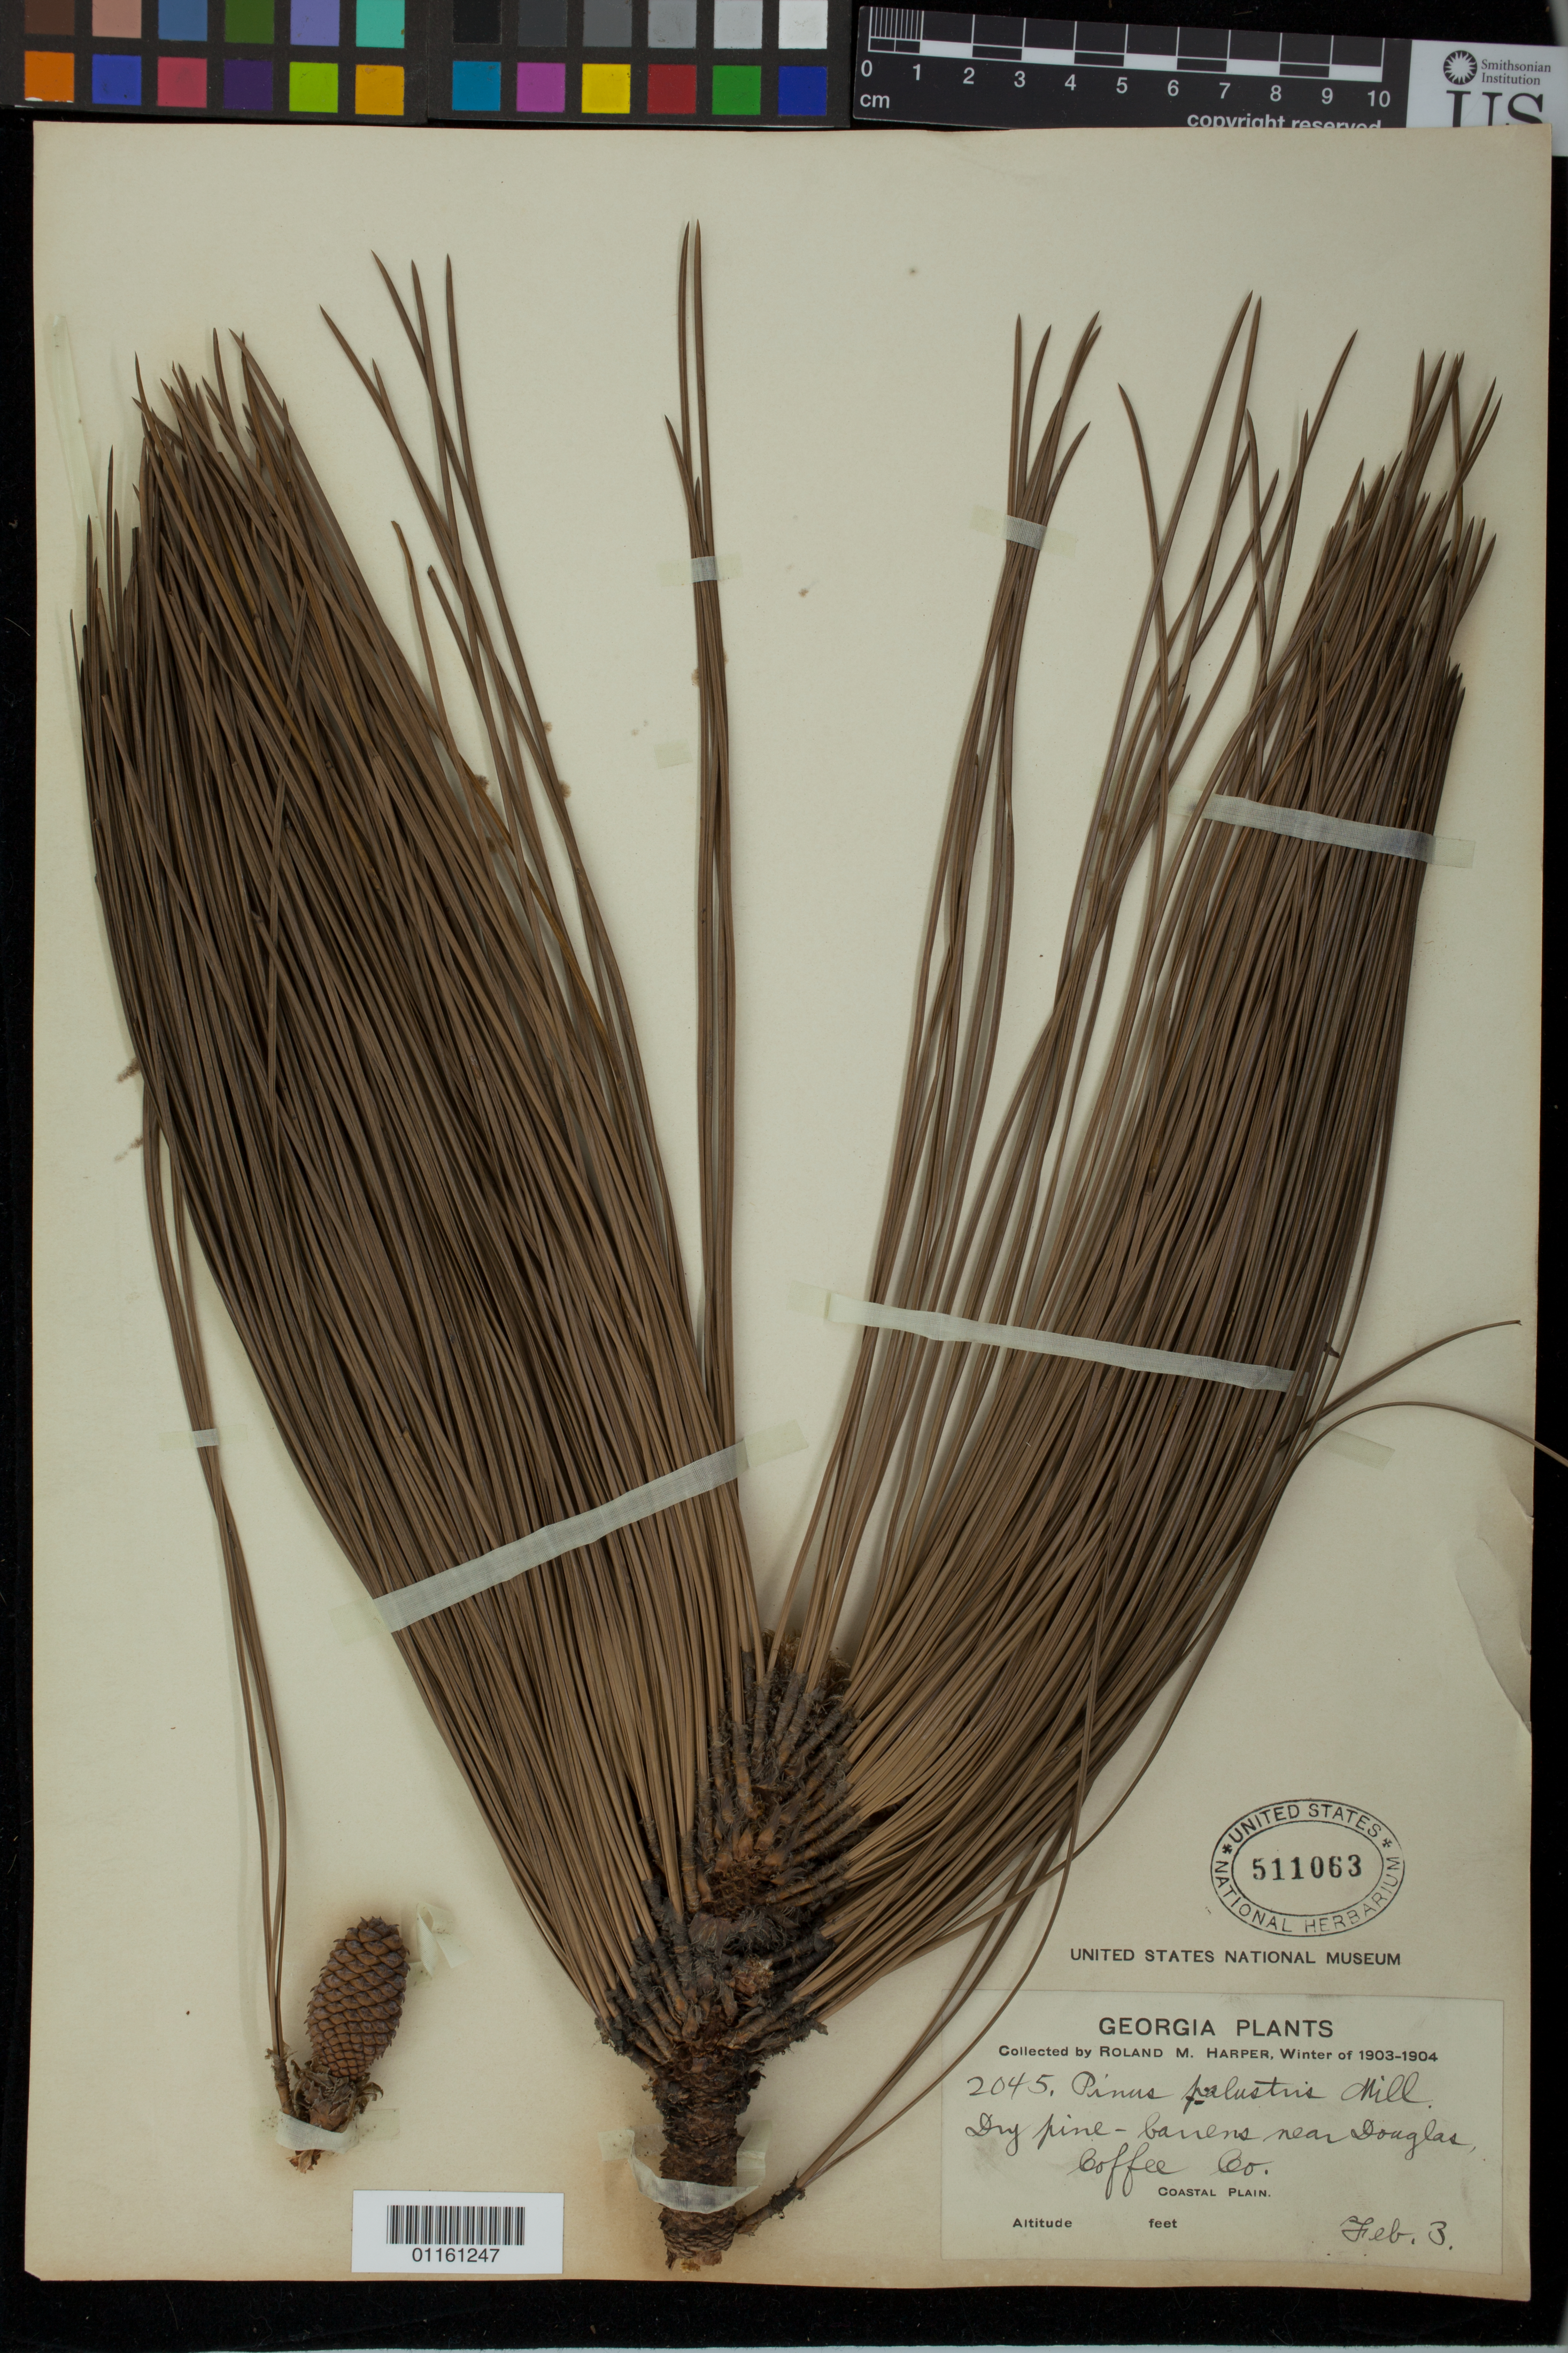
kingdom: Plantae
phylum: Tracheophyta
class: Pinopsida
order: Pinales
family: Pinaceae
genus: Pinus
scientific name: Pinus palustris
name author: Mill.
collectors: R. M. Harper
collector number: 2045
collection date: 1903-02-03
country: United States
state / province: Georgia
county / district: Coffee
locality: Dry-pine barrens near Douglas.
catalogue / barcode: US 511063